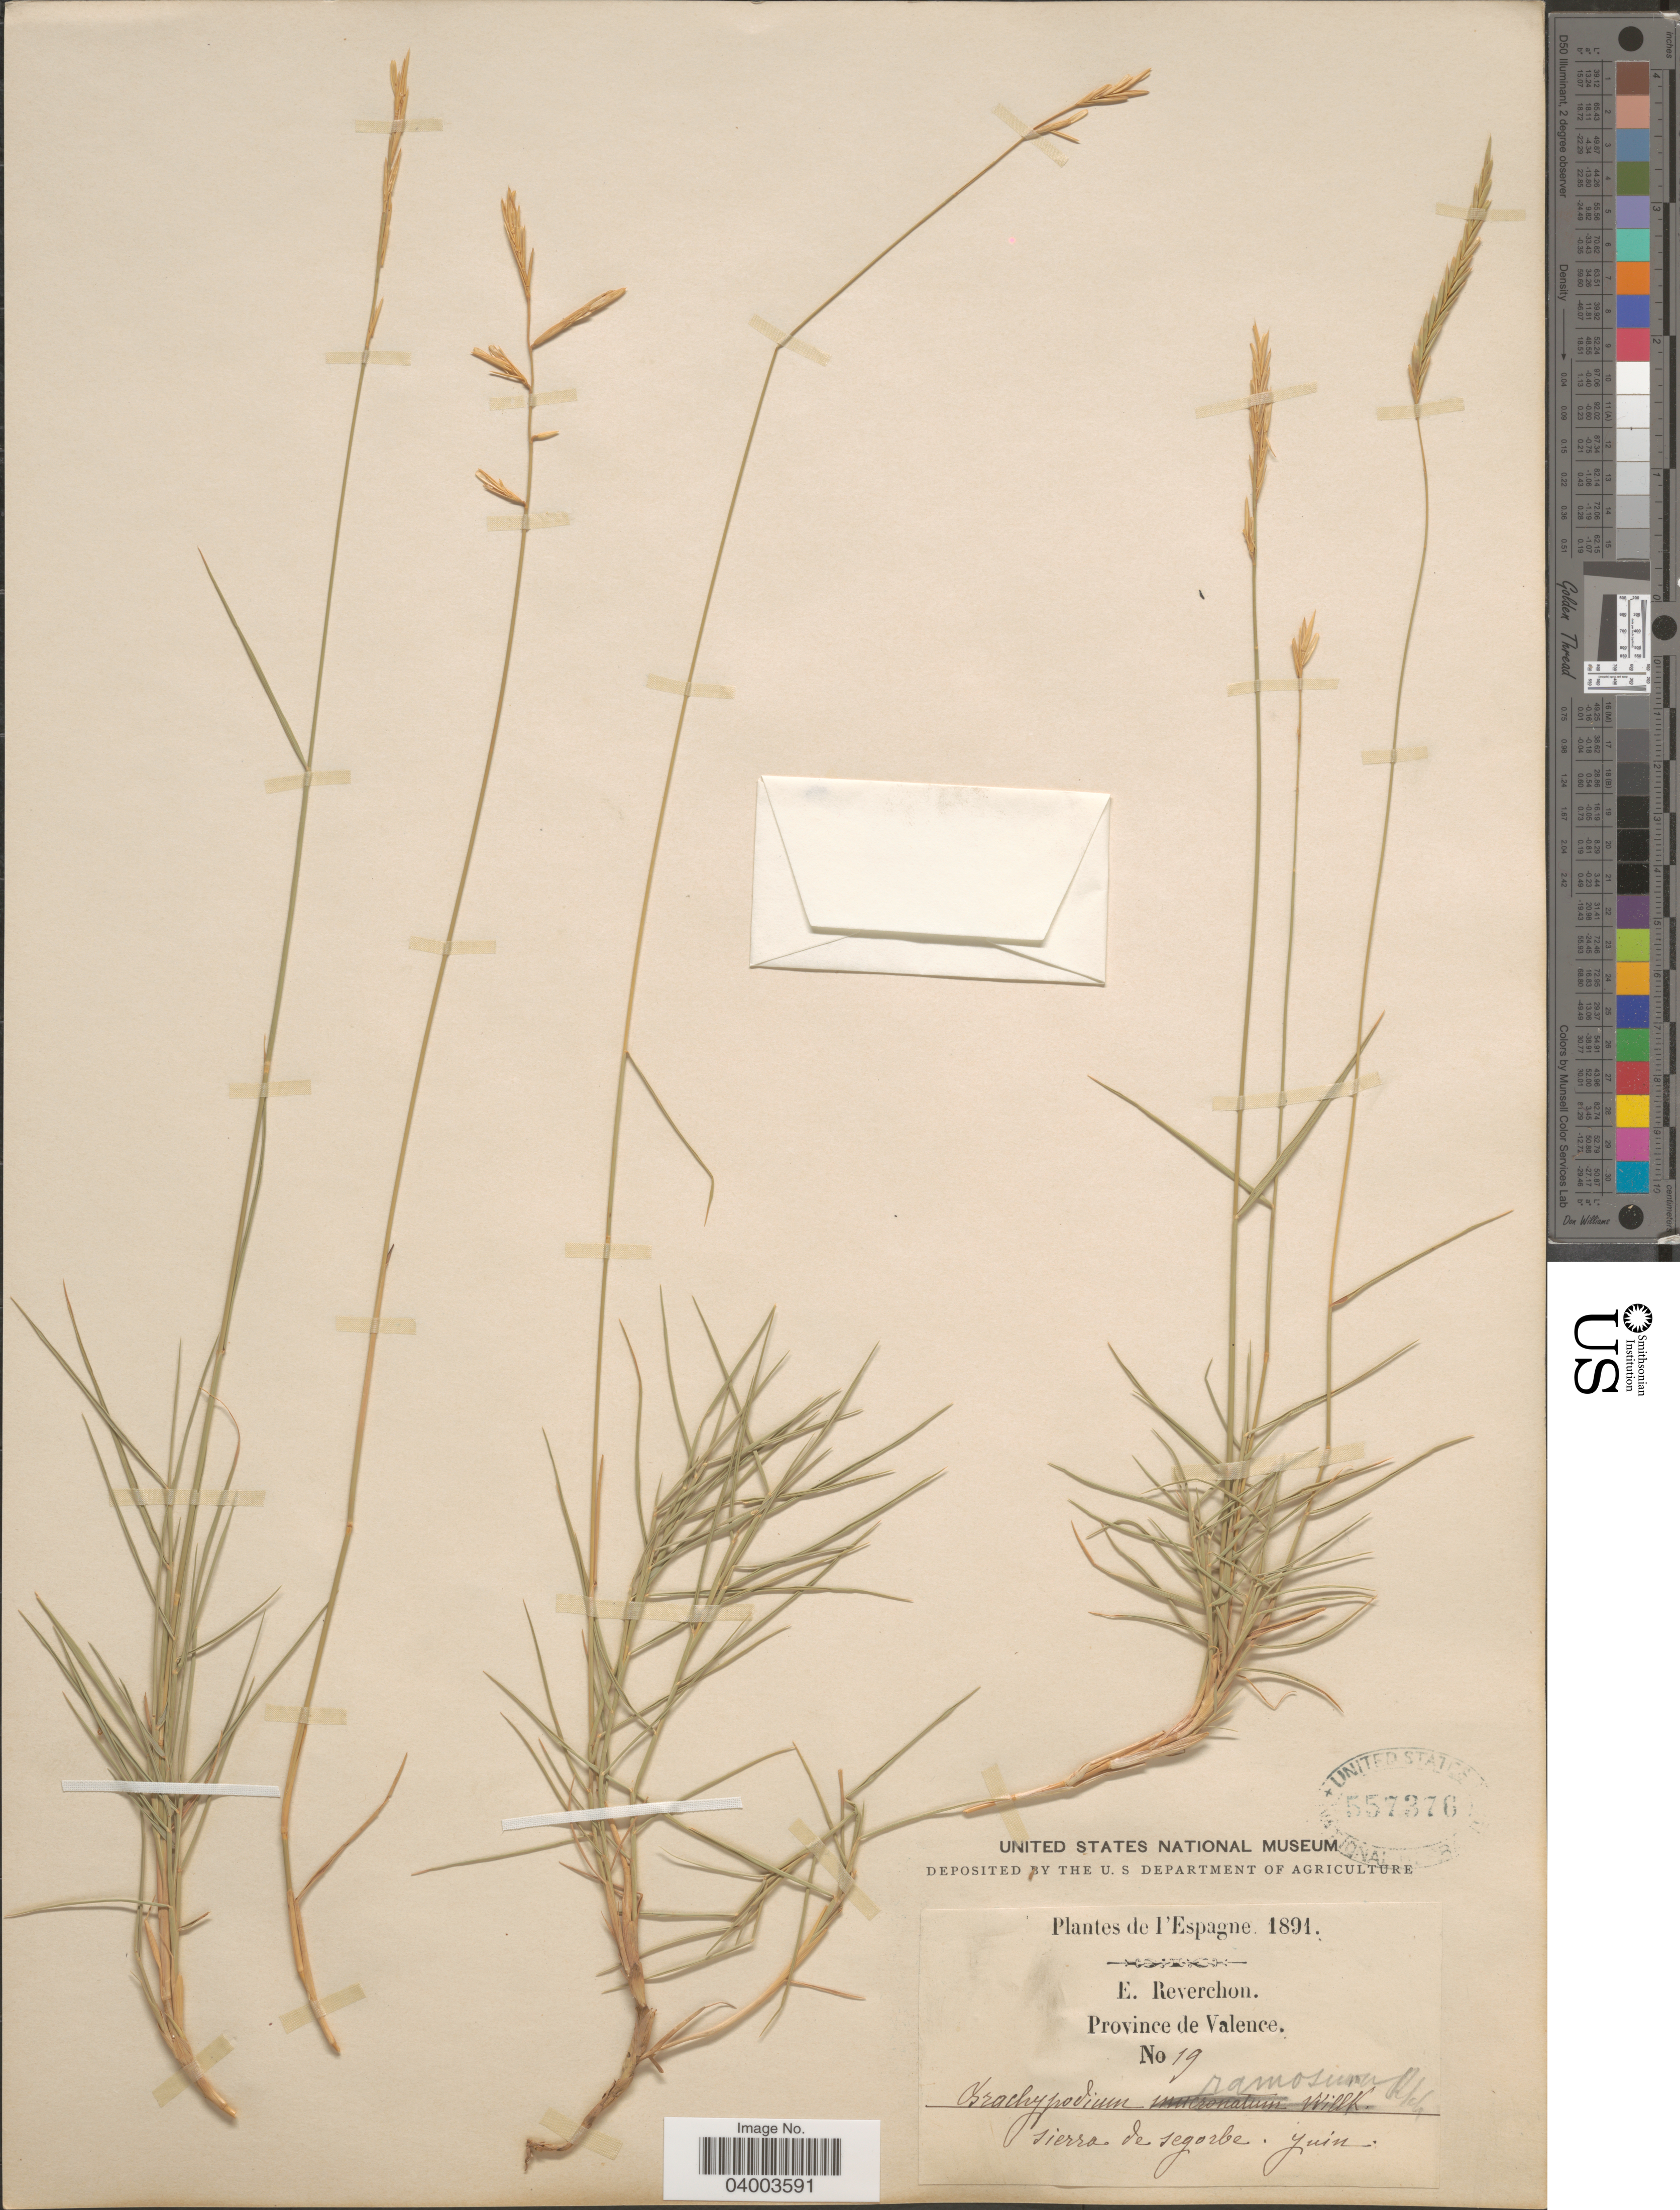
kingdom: Plantae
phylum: Tracheophyta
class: Liliopsida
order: Poales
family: Poaceae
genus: Brachypodium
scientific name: Brachypodium retusum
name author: (Pers.) P. Beauv.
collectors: E. Reverchon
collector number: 19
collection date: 1891-06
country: Spain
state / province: Valenciana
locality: Espagne. Province de Valence. Sierra de segorbe.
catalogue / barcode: US 557376